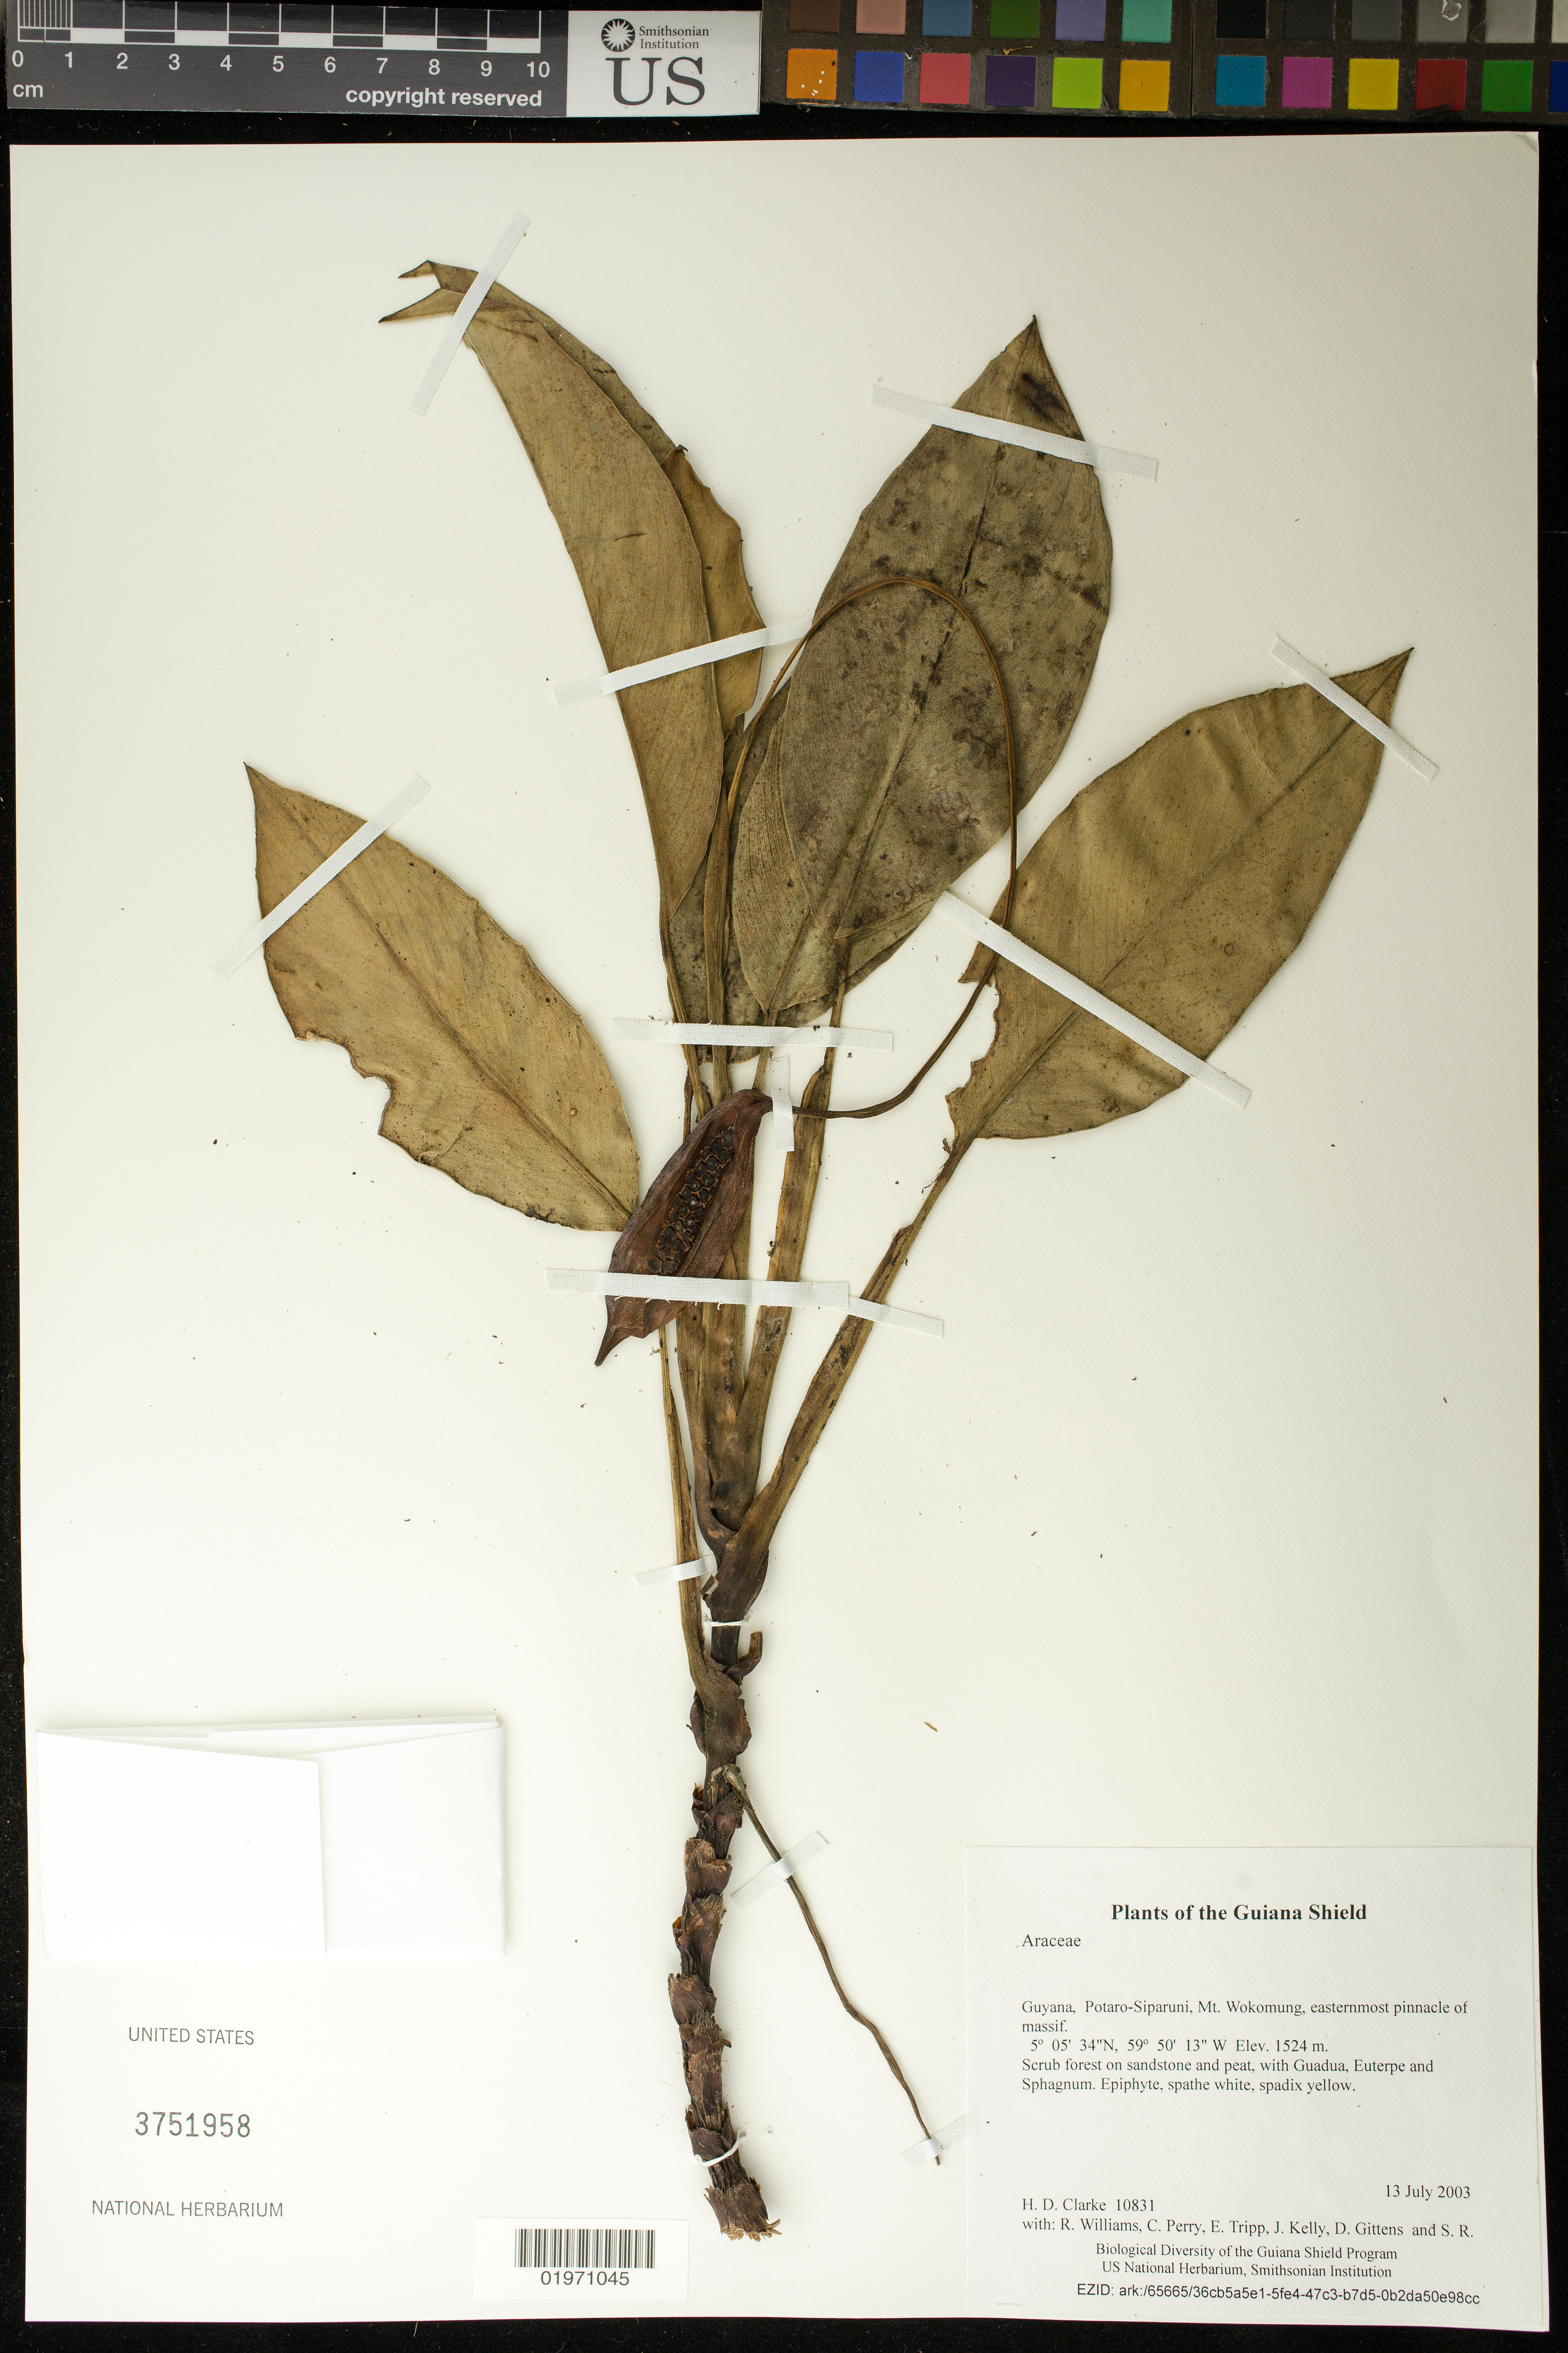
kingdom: Plantae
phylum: Tracheophyta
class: Liliopsida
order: Alismatales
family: Araceae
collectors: H. D. Clarke, R. Williams, C. Perry, E. Tripp, J. Kelly, D. Gittens & S. R. Stern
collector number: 10831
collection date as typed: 13 July 2003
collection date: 2003-07-13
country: Guyana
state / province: Potaro-Siparuni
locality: Mt. Wokomung, easternmost pinnacle of massif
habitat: Scrub forest on sandstone and peat, with Guadua, Euterpe and Sphagnum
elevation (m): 1524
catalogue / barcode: US 3751958